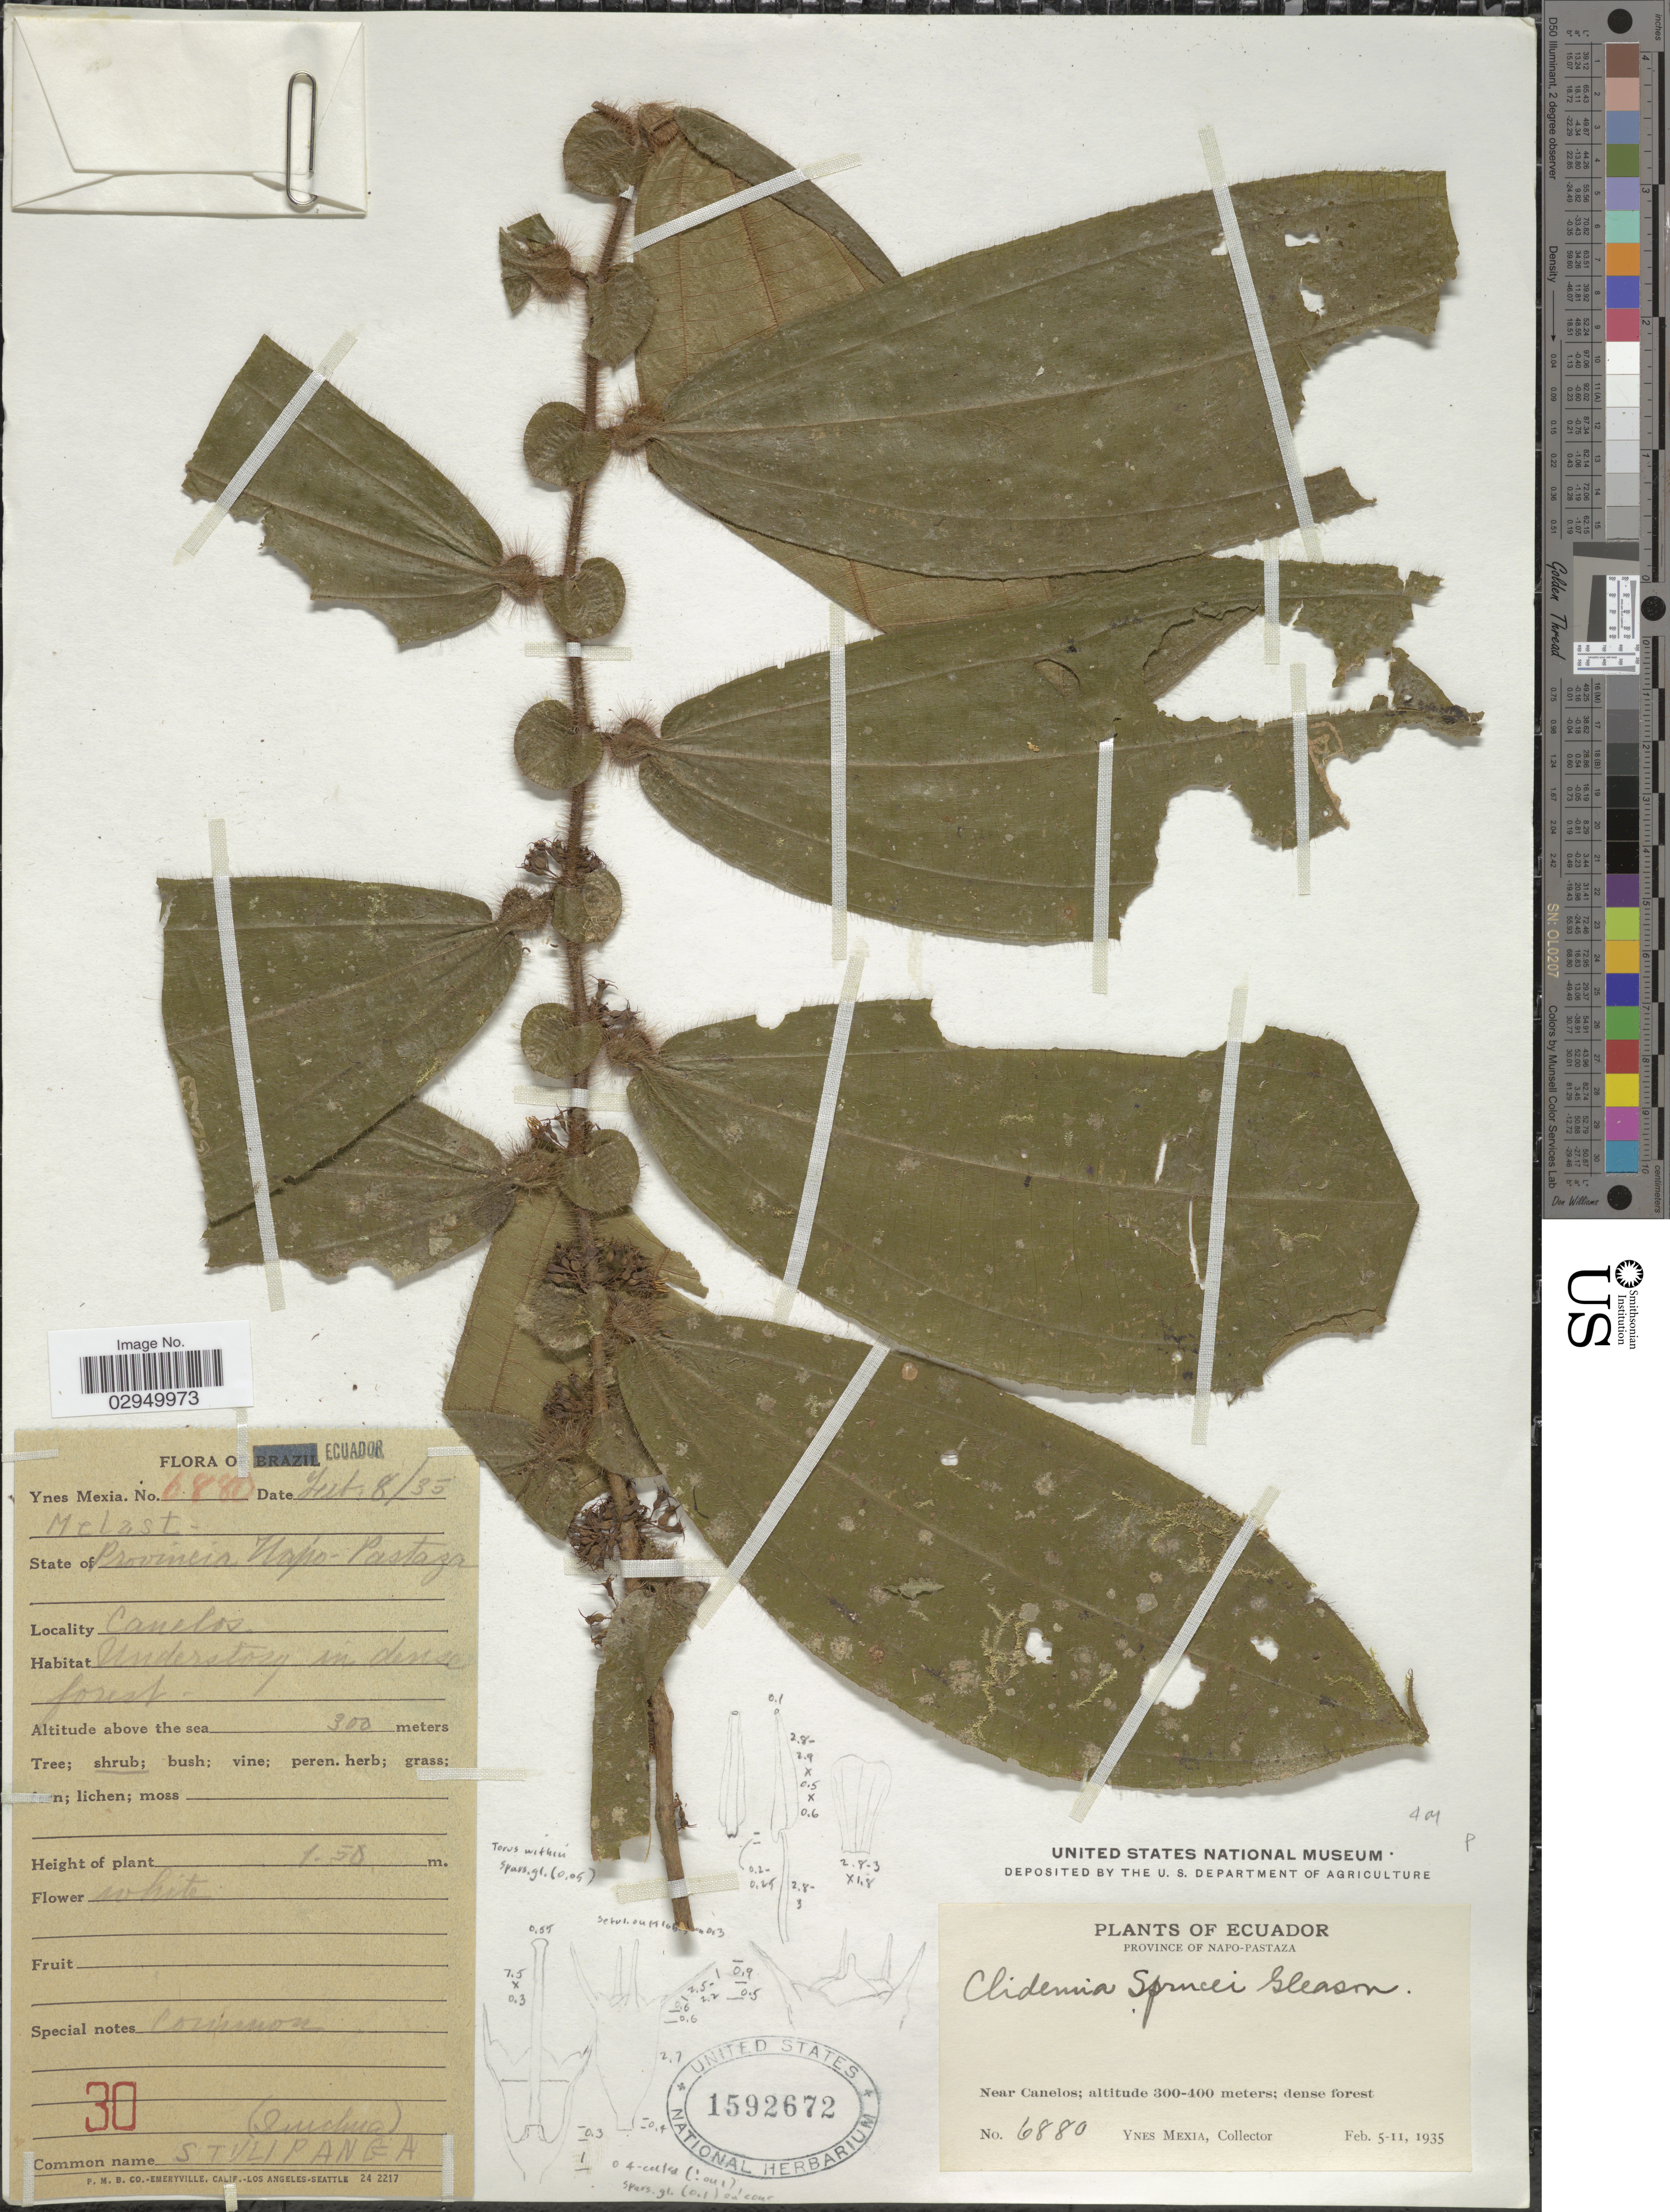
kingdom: Plantae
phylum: Tracheophyta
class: Magnoliopsida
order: Myrtales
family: Melastomataceae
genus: Clidemia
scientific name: Clidemia sprucei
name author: Gleason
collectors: Y. Mexia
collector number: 6880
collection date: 1935-02-08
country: Ecuador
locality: Province of Napo-Pastaza. Near Canelos; dense forest.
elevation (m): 300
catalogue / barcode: US 1592672